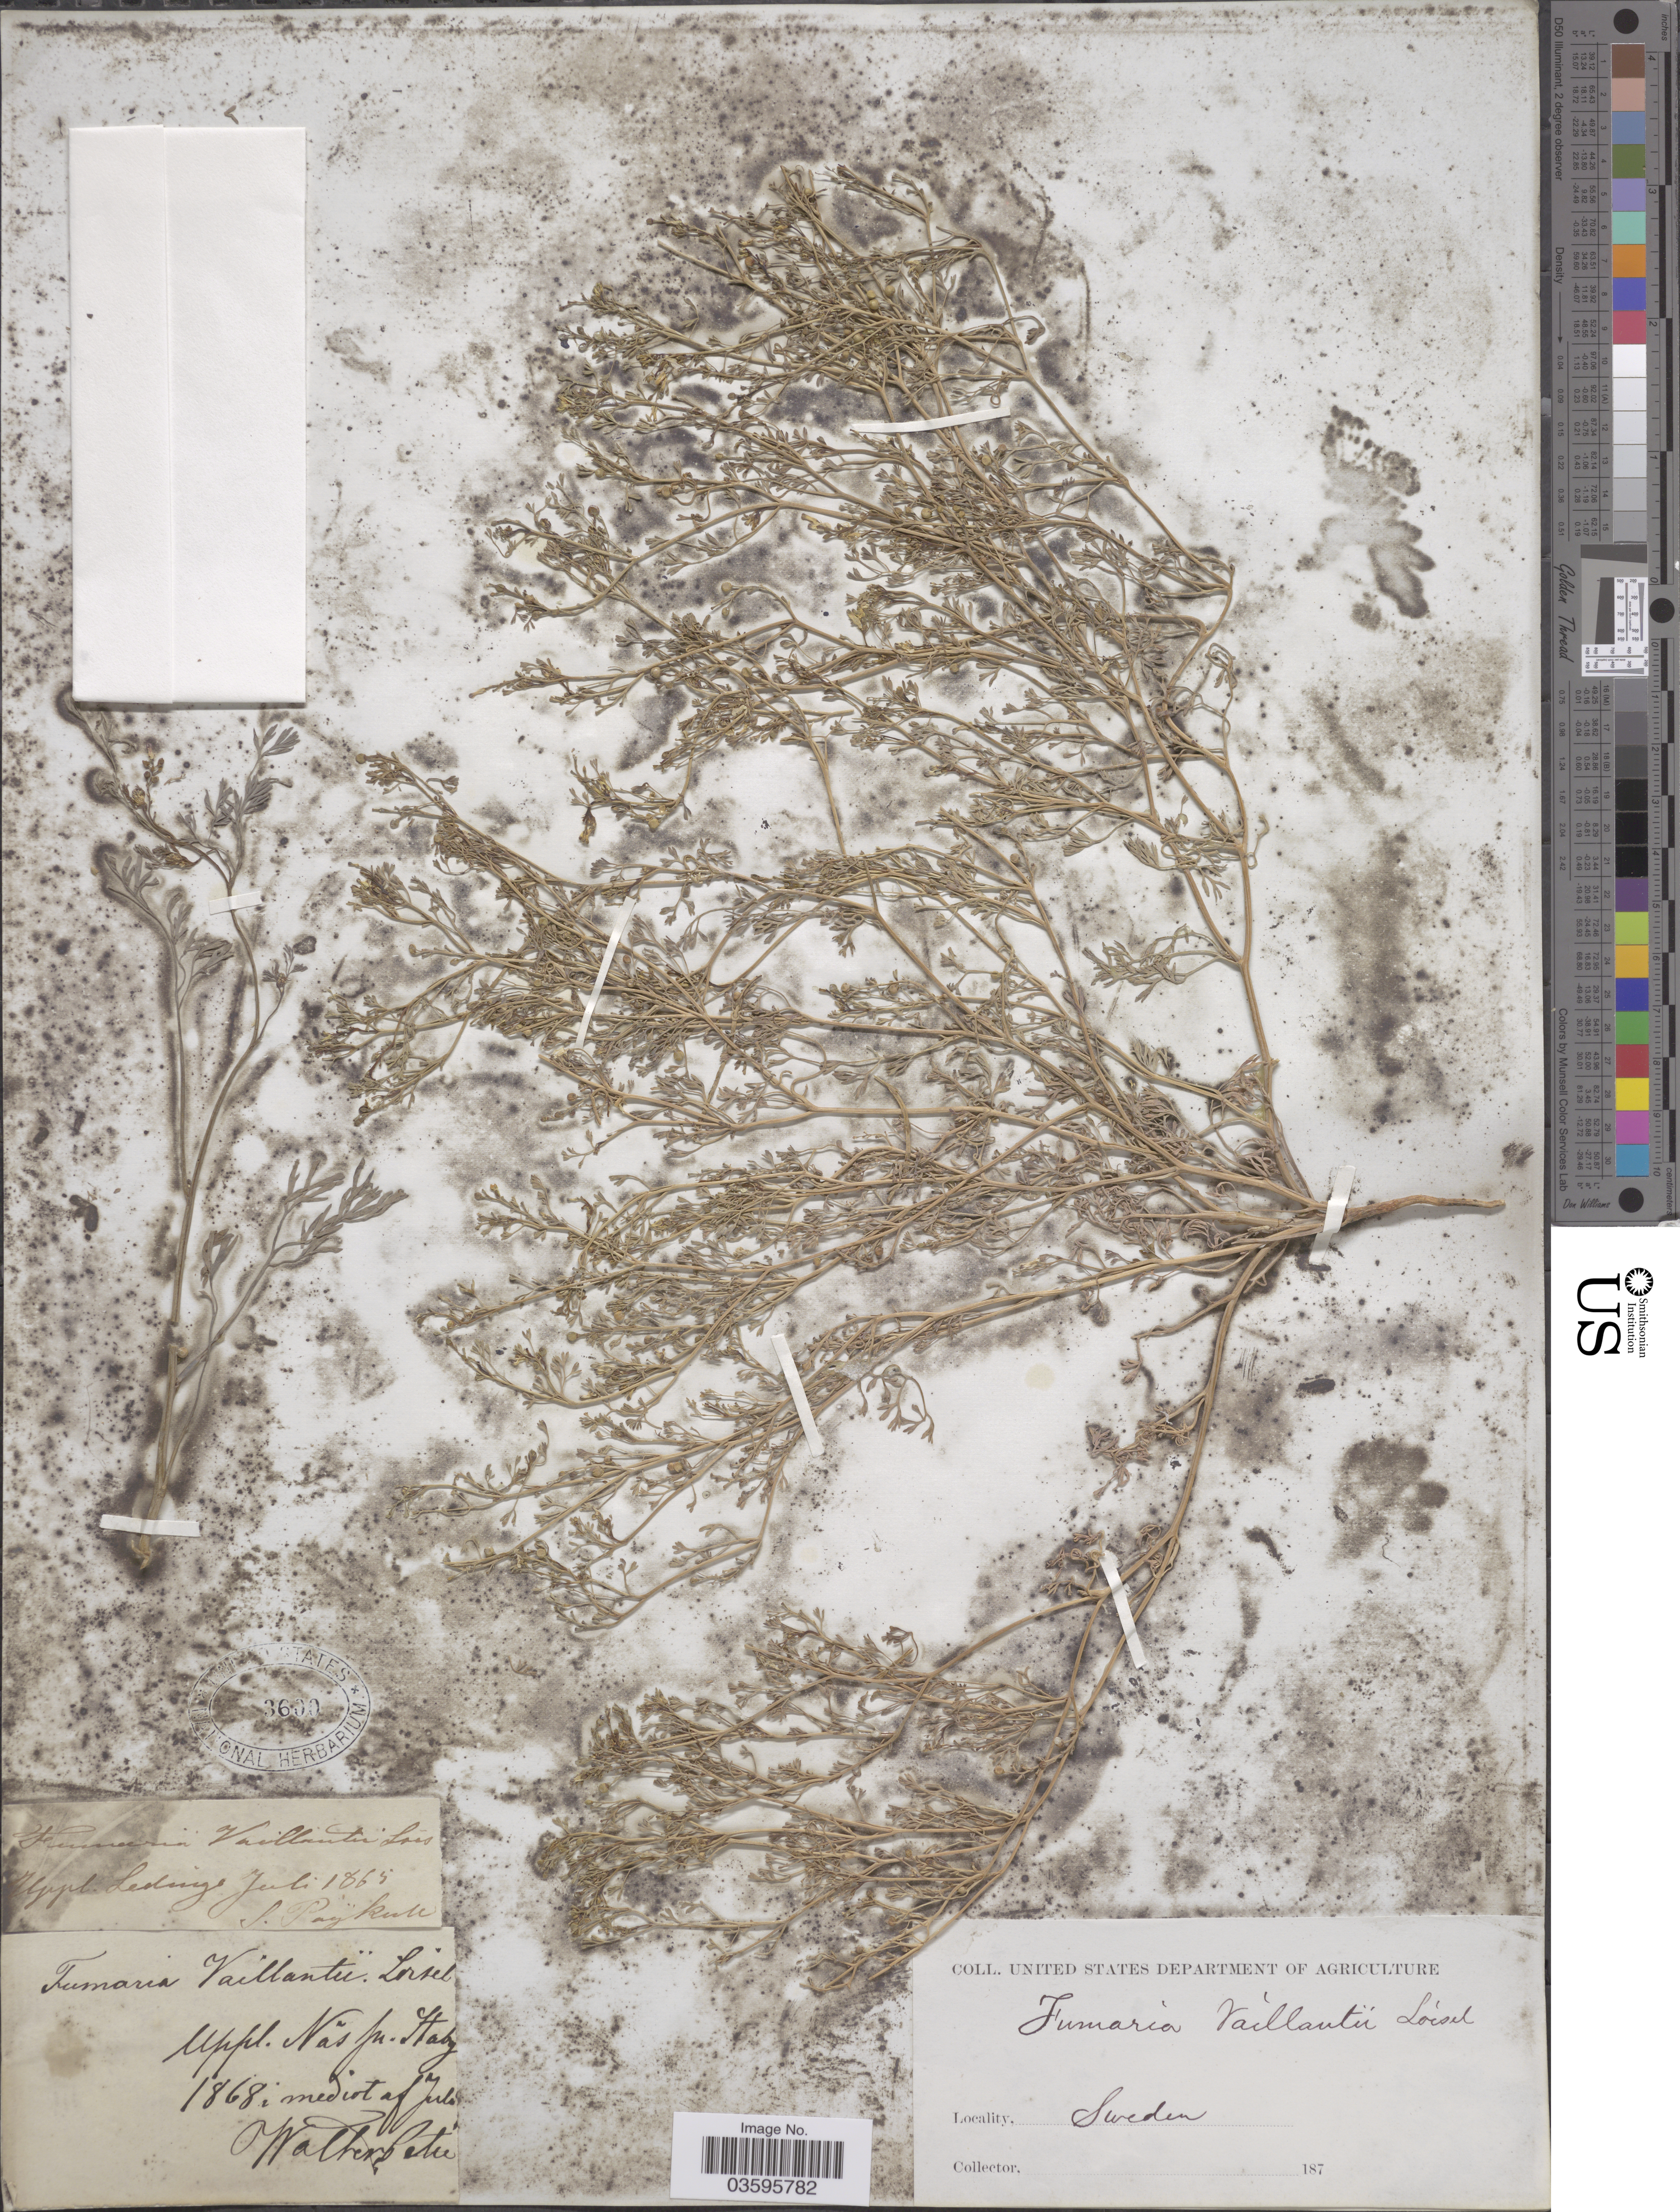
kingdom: Plantae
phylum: Tracheophyta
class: Magnoliopsida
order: Ranunculales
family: Papaveraceae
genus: Fumaria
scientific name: Fumaria vaillantii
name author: Loisel.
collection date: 1868-07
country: Sweden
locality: Uppl. Näs ju. Haby.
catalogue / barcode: US 3600